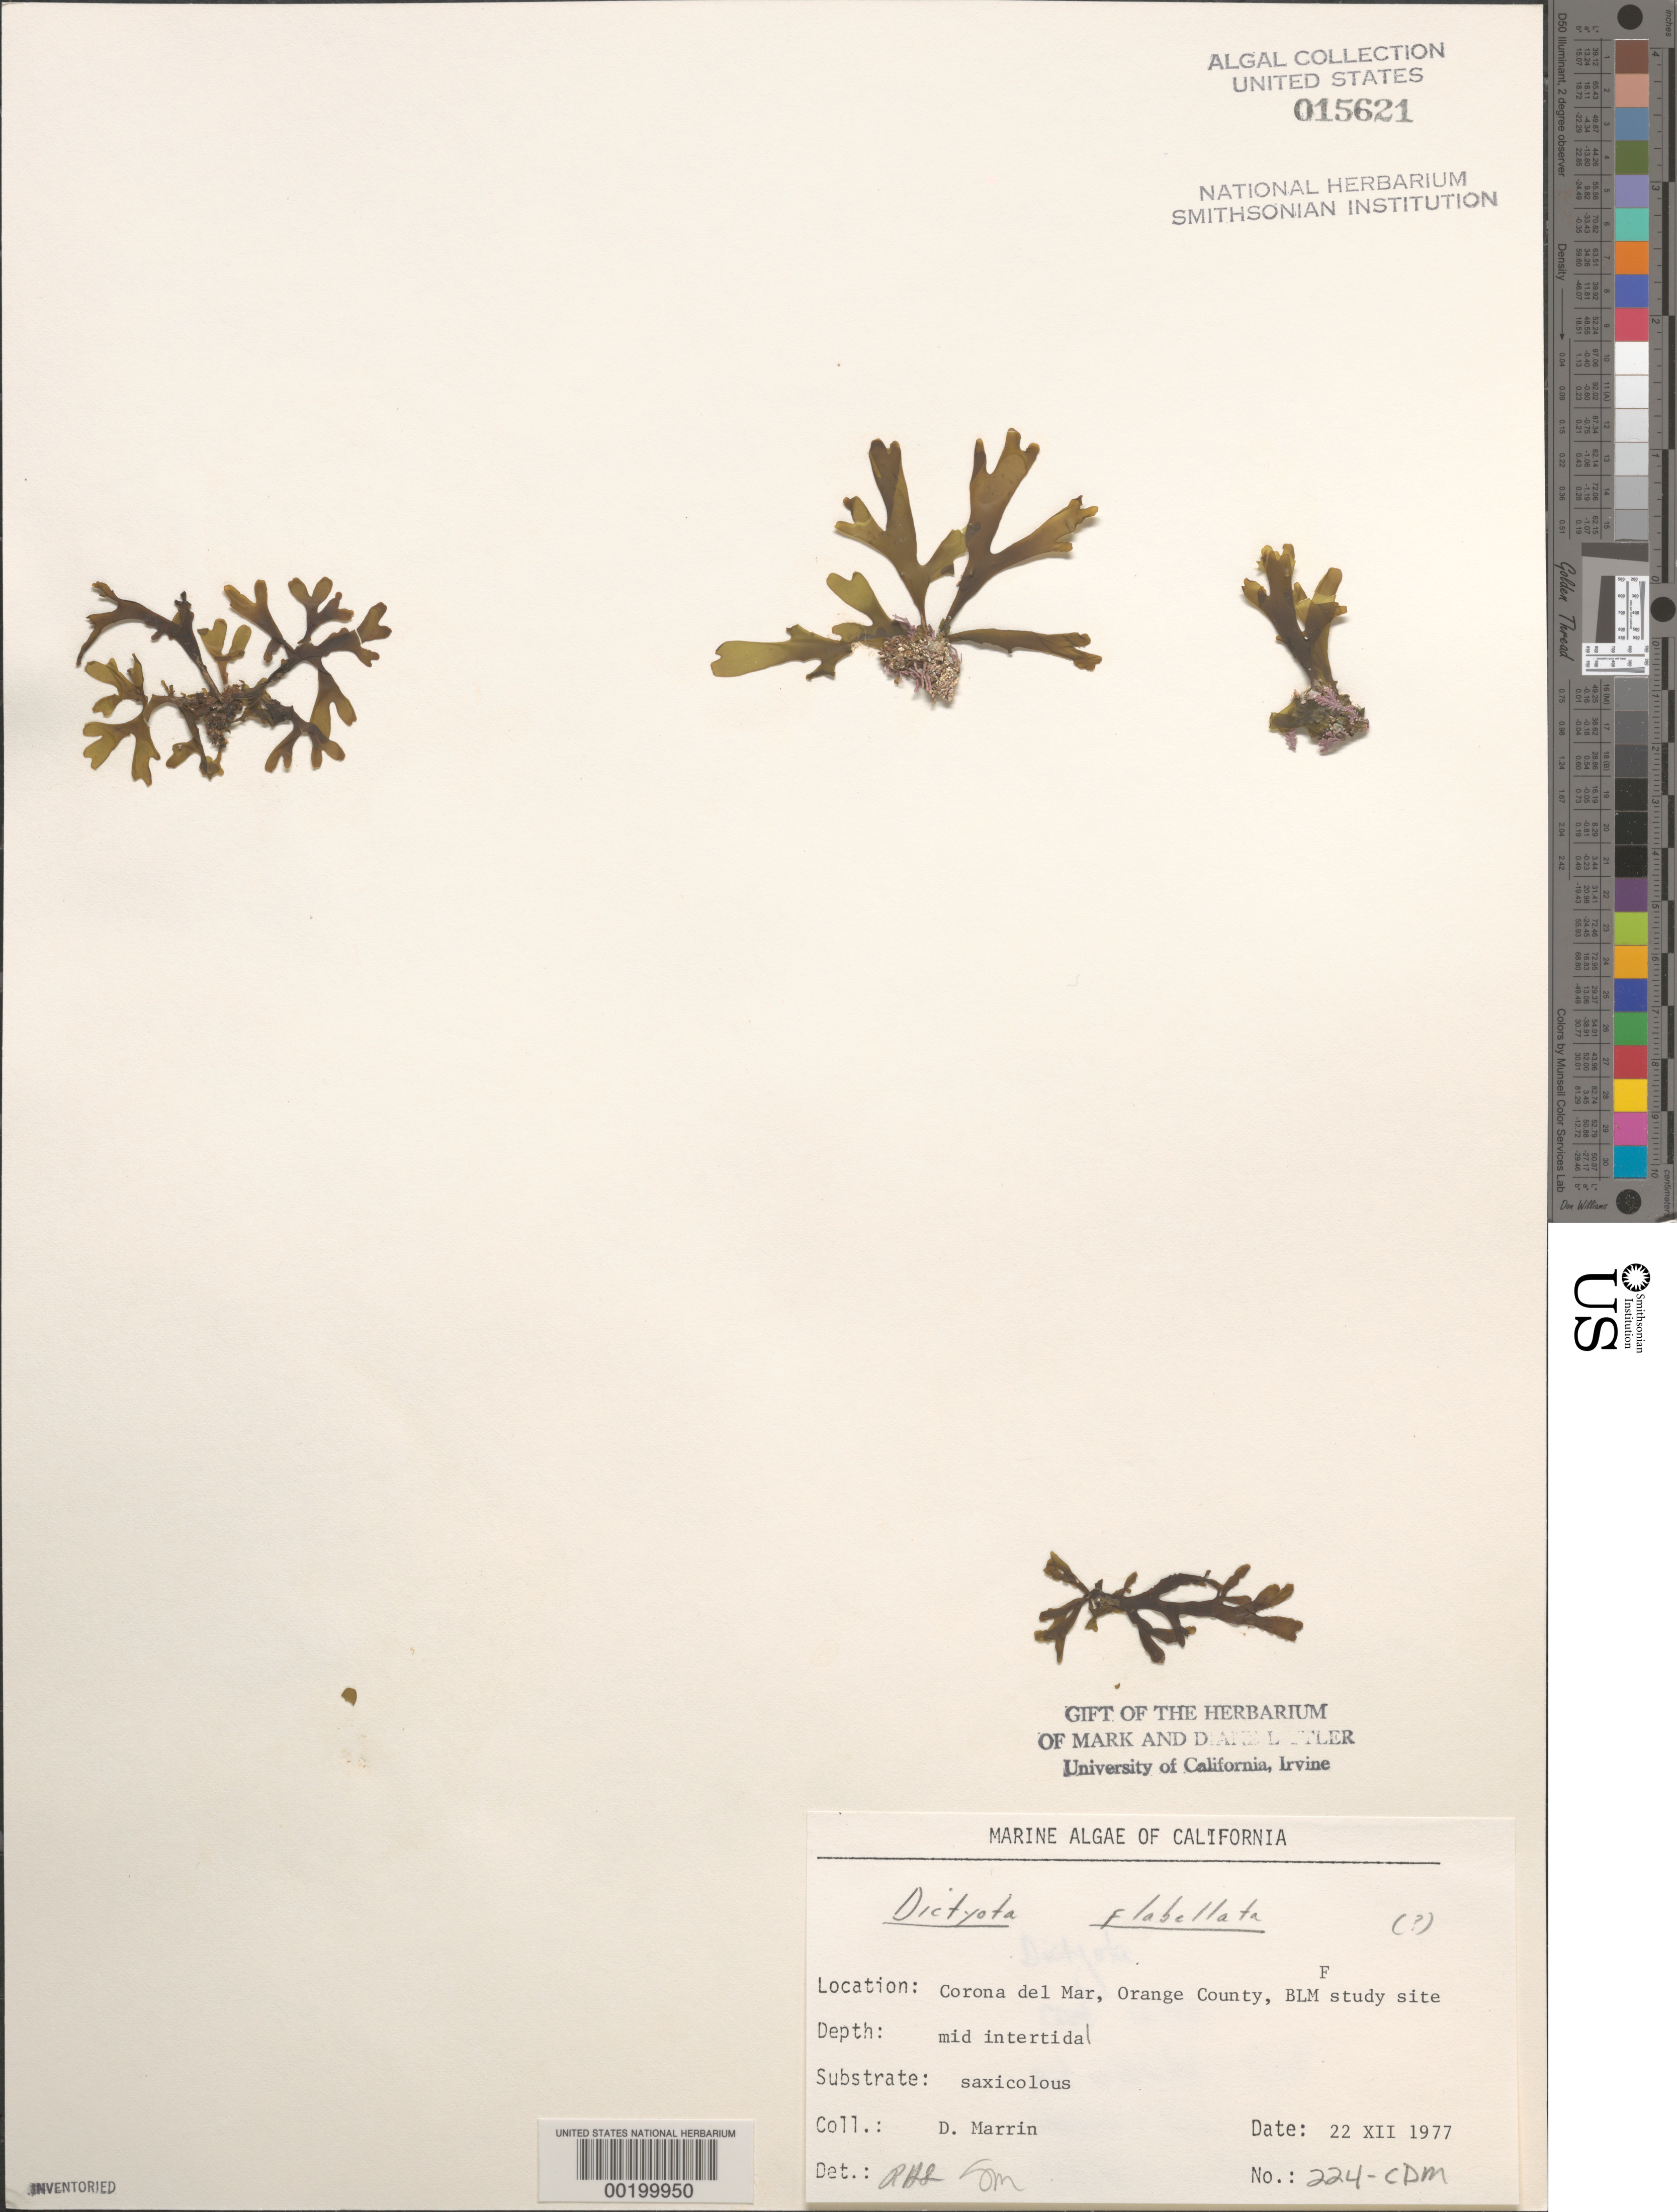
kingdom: Chromista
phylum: Ochrophyta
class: Phaeophyceae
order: Dictyotales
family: Dictyotaceae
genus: Dictyota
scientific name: Dictyota flabellata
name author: (Collins) Setch. & N.L. Gardner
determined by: Sims, Robert H.; Murray, S. N.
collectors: D. Marrin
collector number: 224-CDM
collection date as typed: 22 Dec 1977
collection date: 1977-12-22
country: United States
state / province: California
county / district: Orange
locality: Corona del Mar, mouth of Morning Canyon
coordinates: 33 35'14"N, 117 51'54"W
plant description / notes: BLM-SOCALBIGHT Rocky Intertidal Survey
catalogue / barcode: US 15621